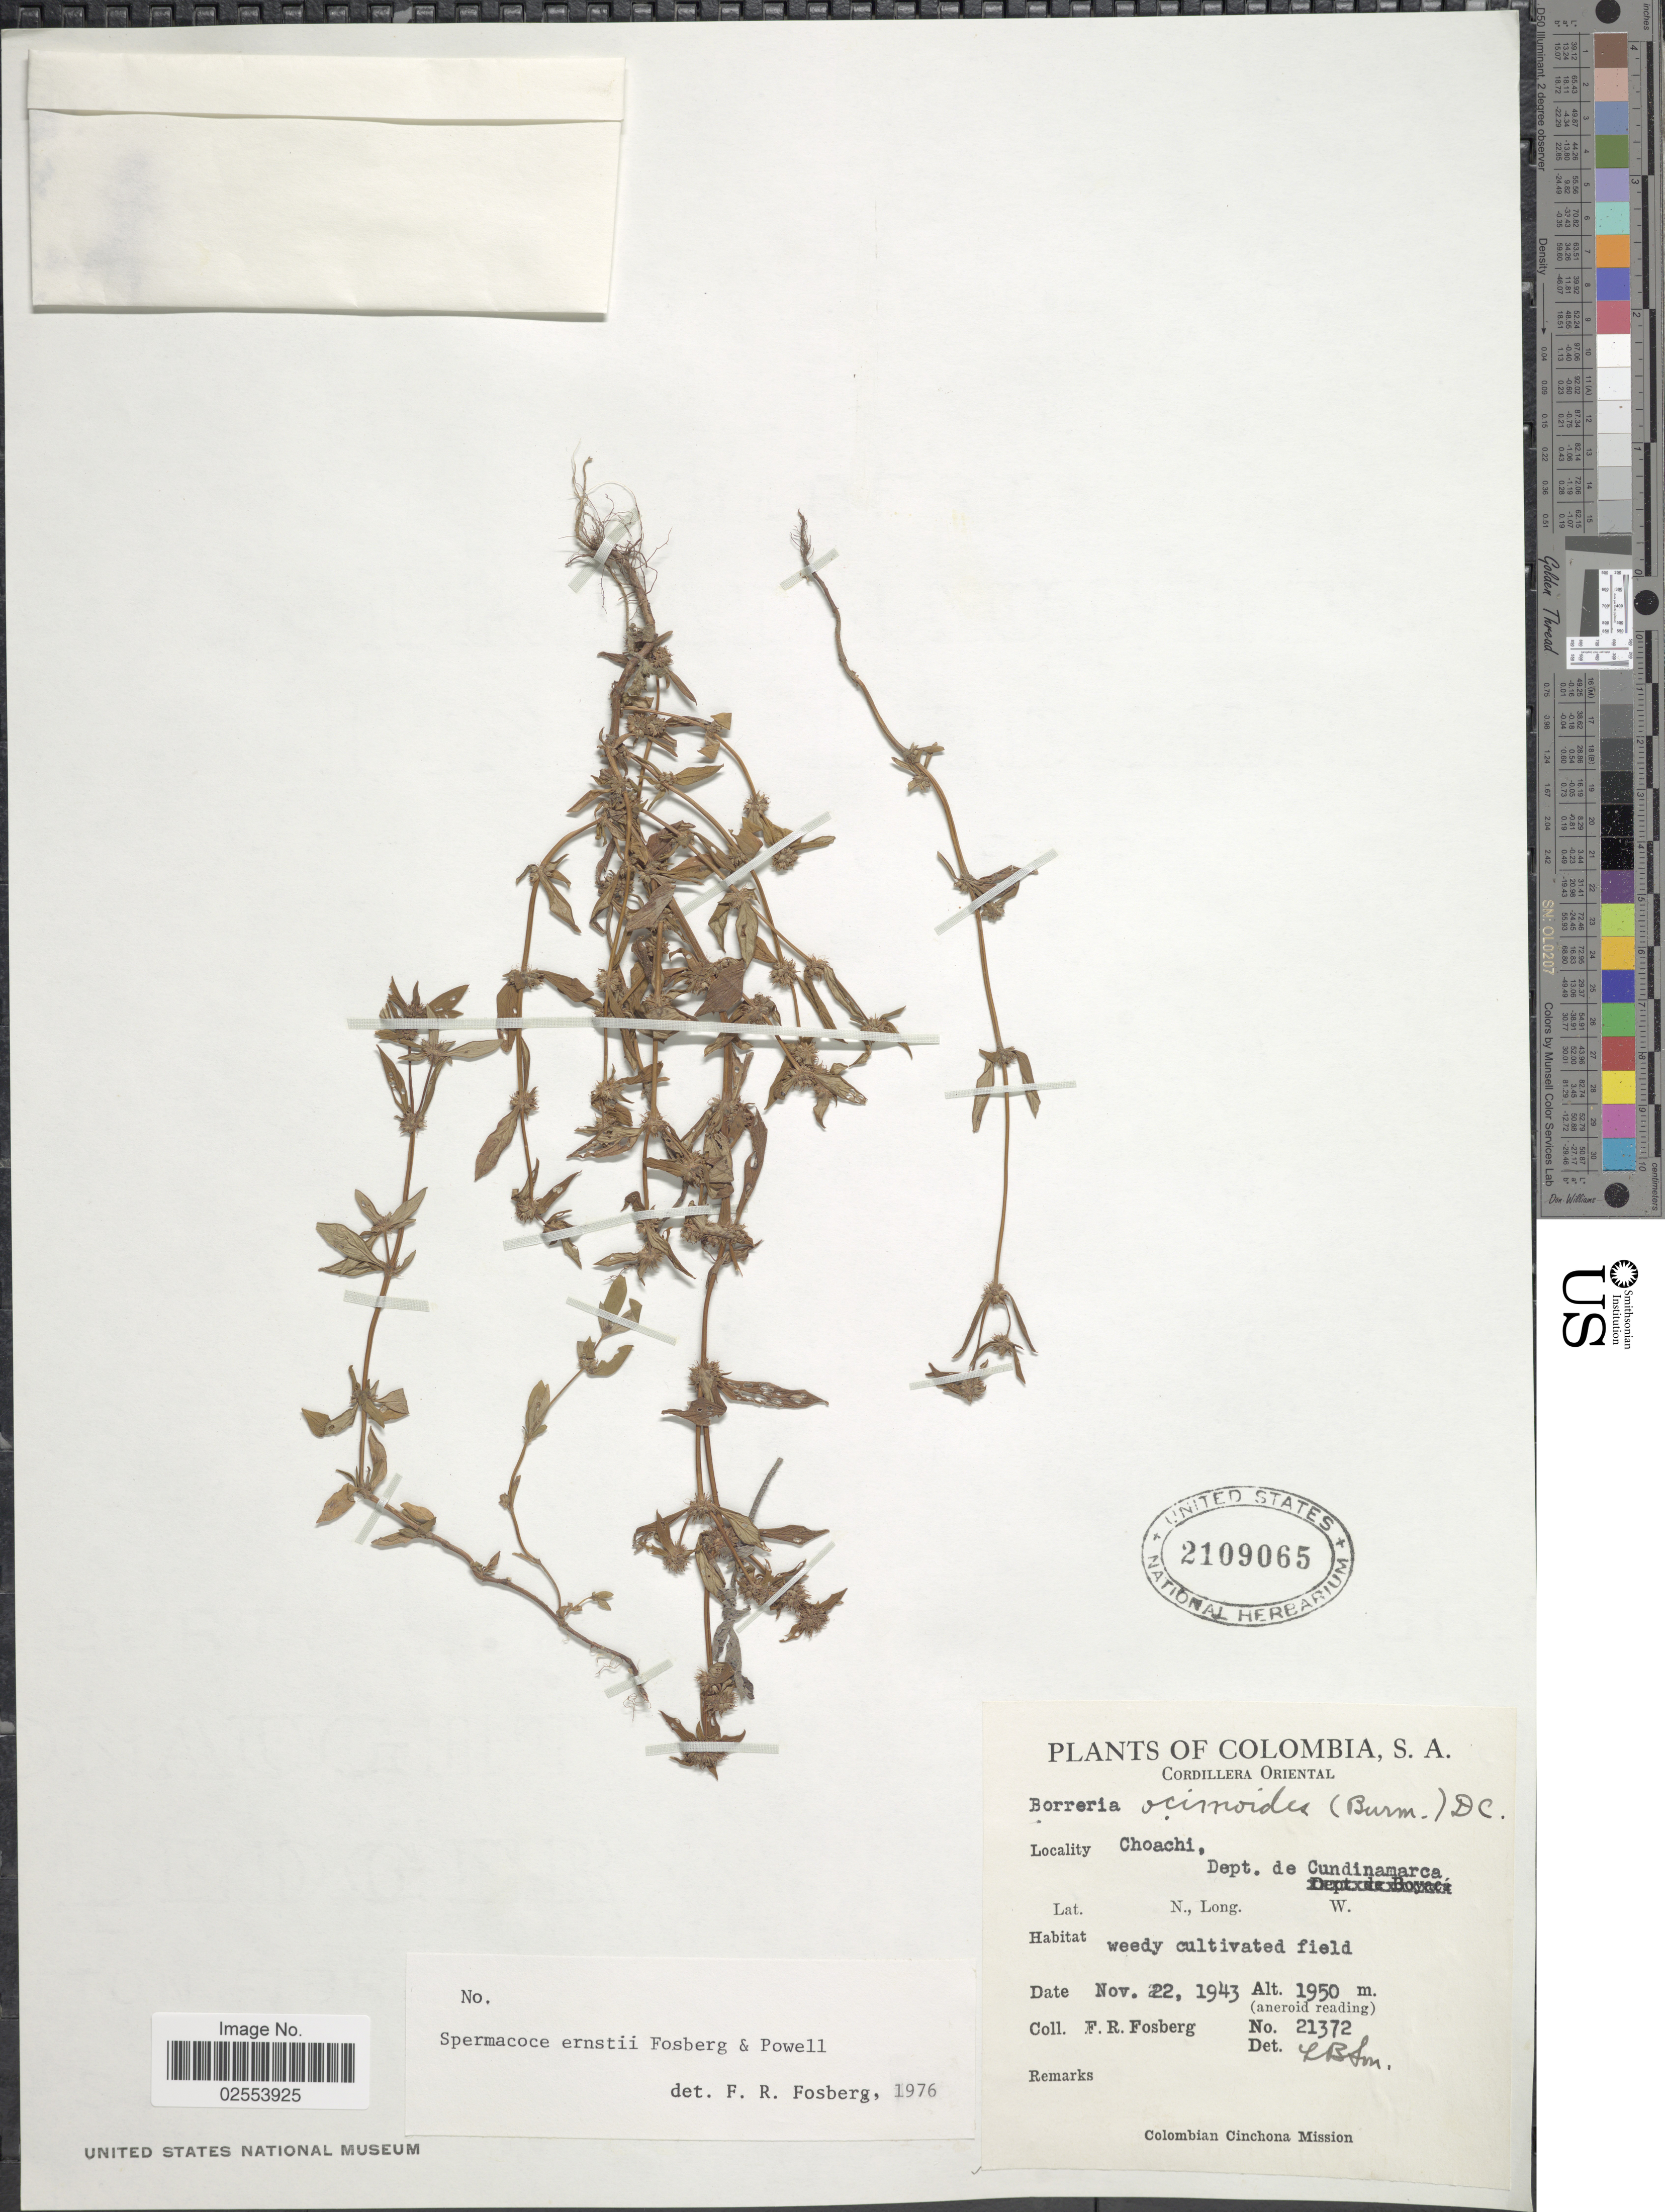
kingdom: Plantae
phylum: Tracheophyta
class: Magnoliopsida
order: Gentianales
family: Rubiaceae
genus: Spermacoce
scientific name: Spermacoce ernstii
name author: Fosberg & D.A. Powell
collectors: F. R. Fosberg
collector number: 21372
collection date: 1943-11-22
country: Colombia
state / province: Cundinamarca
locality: Cordillera Oriental, Coachi, weedy cultivated field.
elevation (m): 1950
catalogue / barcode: US 2109065